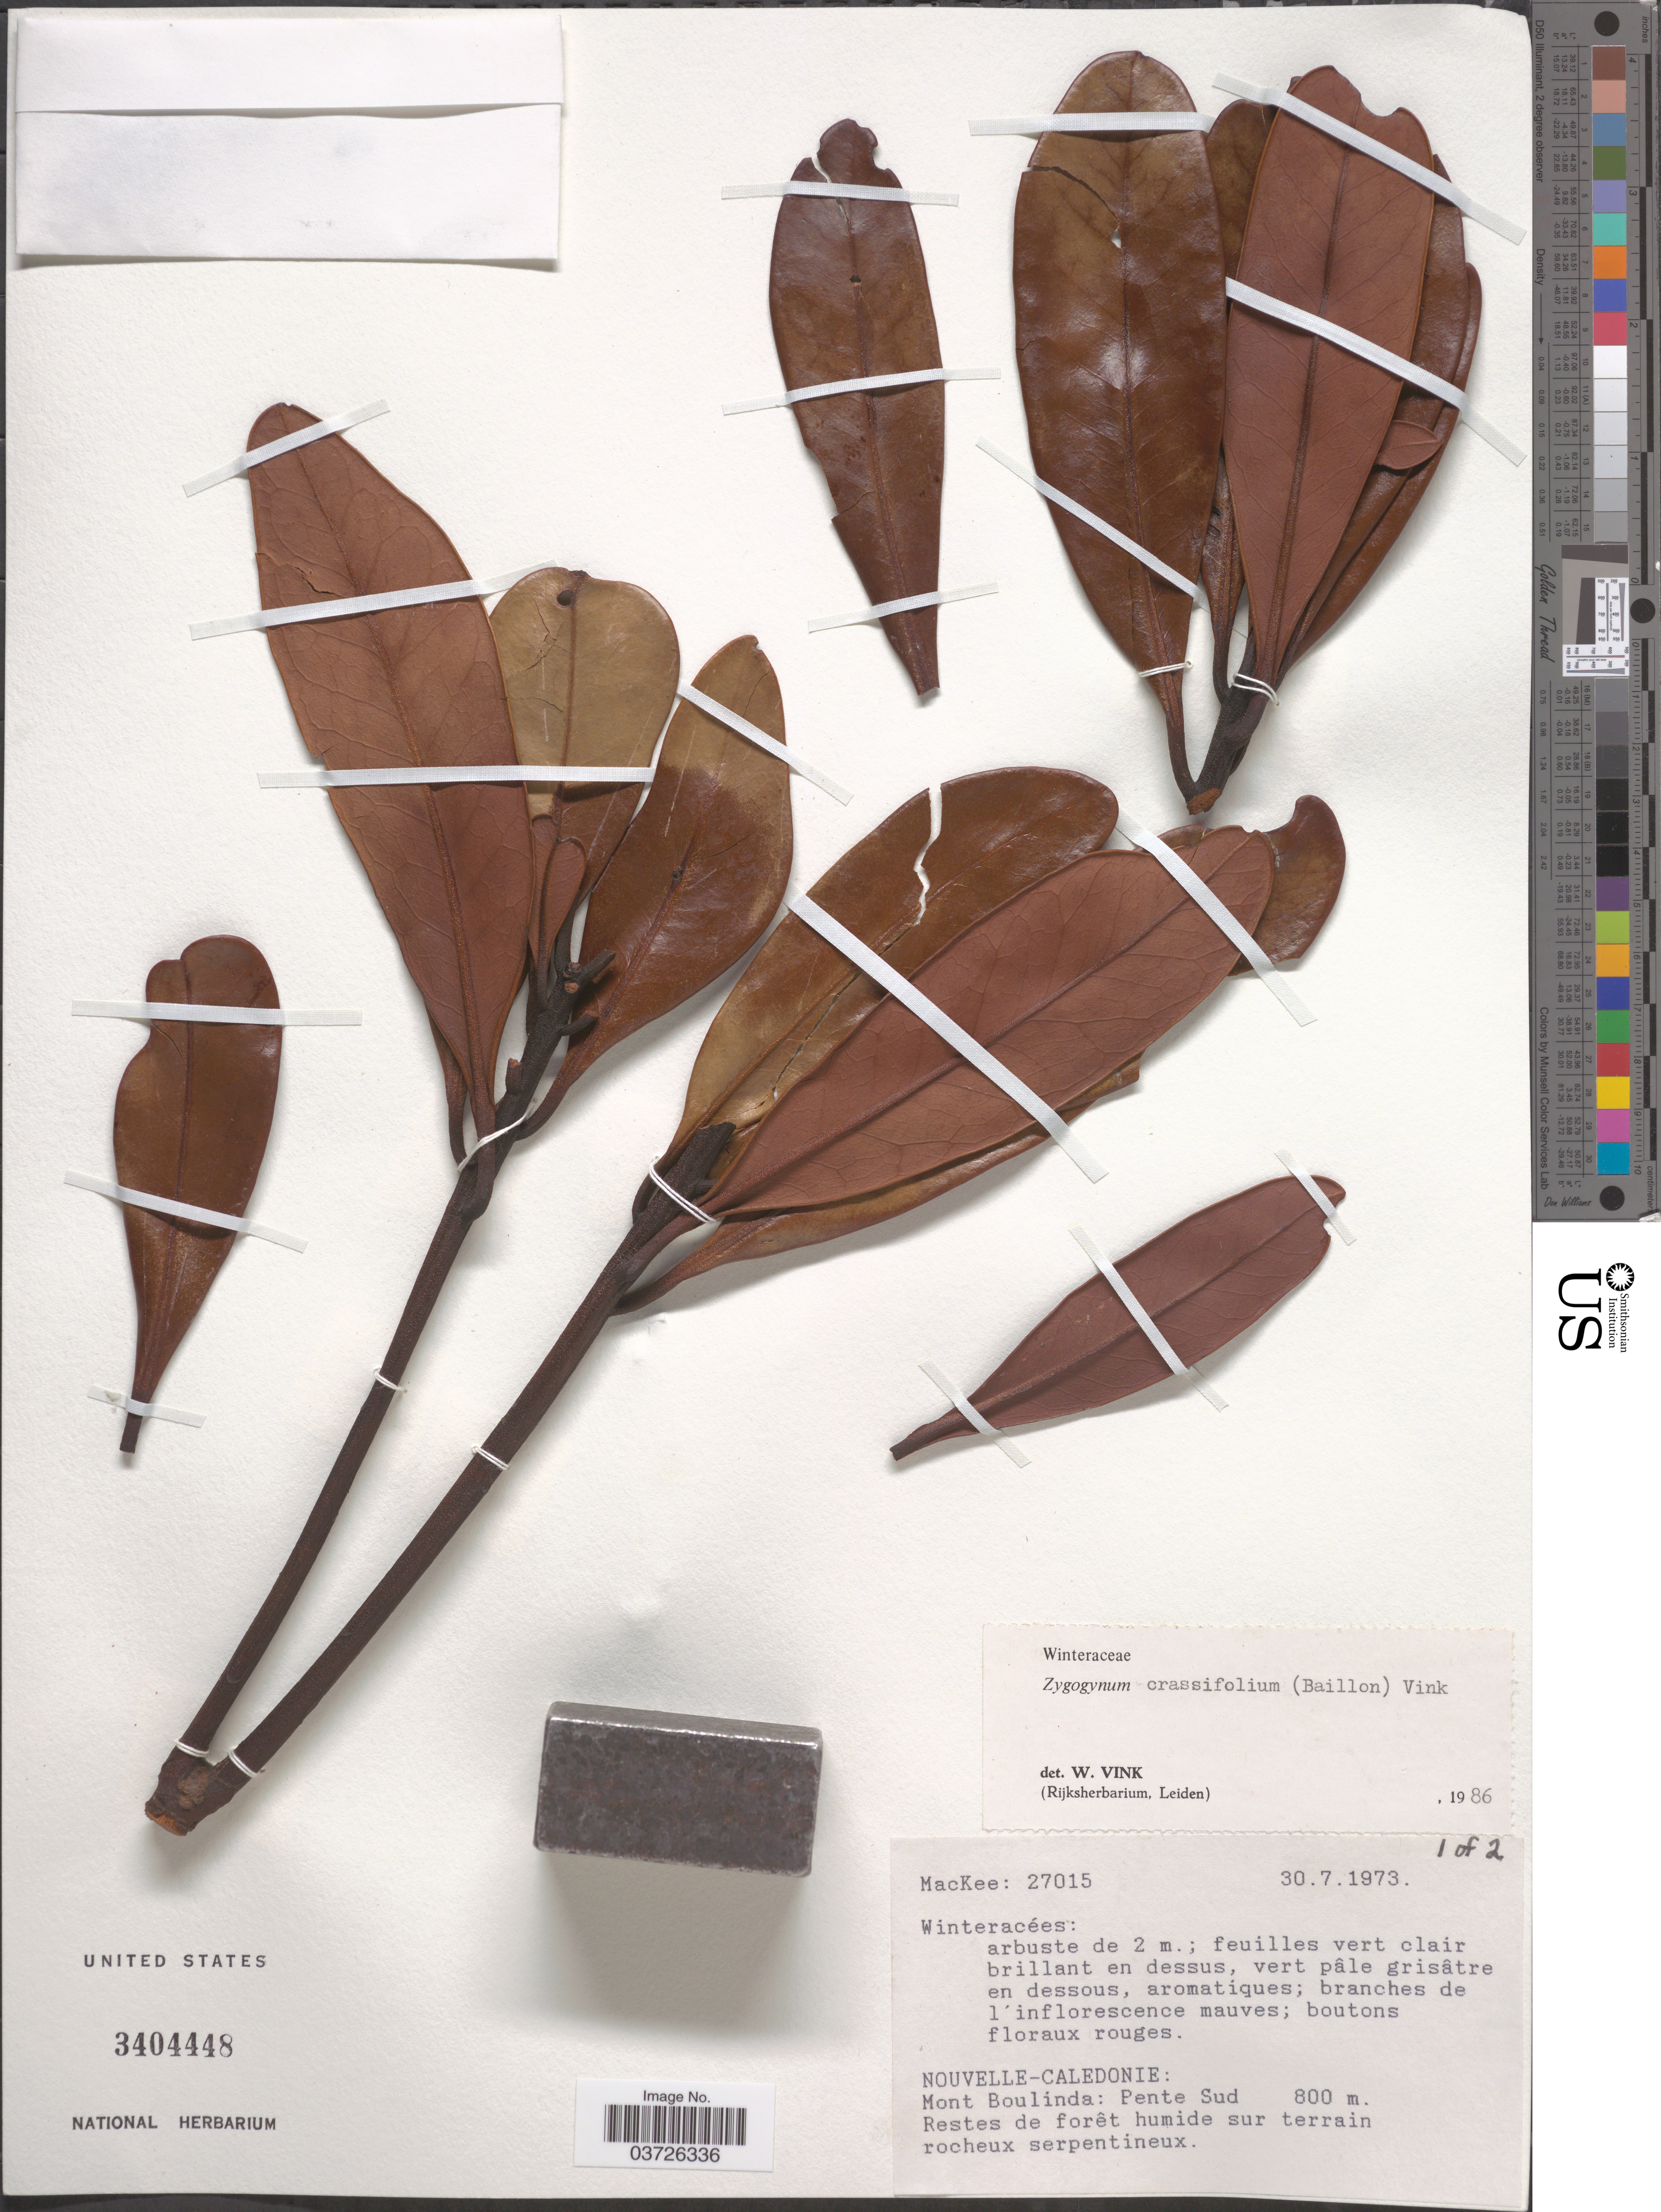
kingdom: Plantae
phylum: Tracheophyta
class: Magnoliopsida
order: Canellales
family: Winteraceae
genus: Zygogynum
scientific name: Zygogynum crassifolium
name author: (Baill.) Vink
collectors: MacKee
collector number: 27015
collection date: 1973-07-30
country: New Caledonia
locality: Mont Boulinda: Pente Sud.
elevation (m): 800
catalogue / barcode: US 3404448